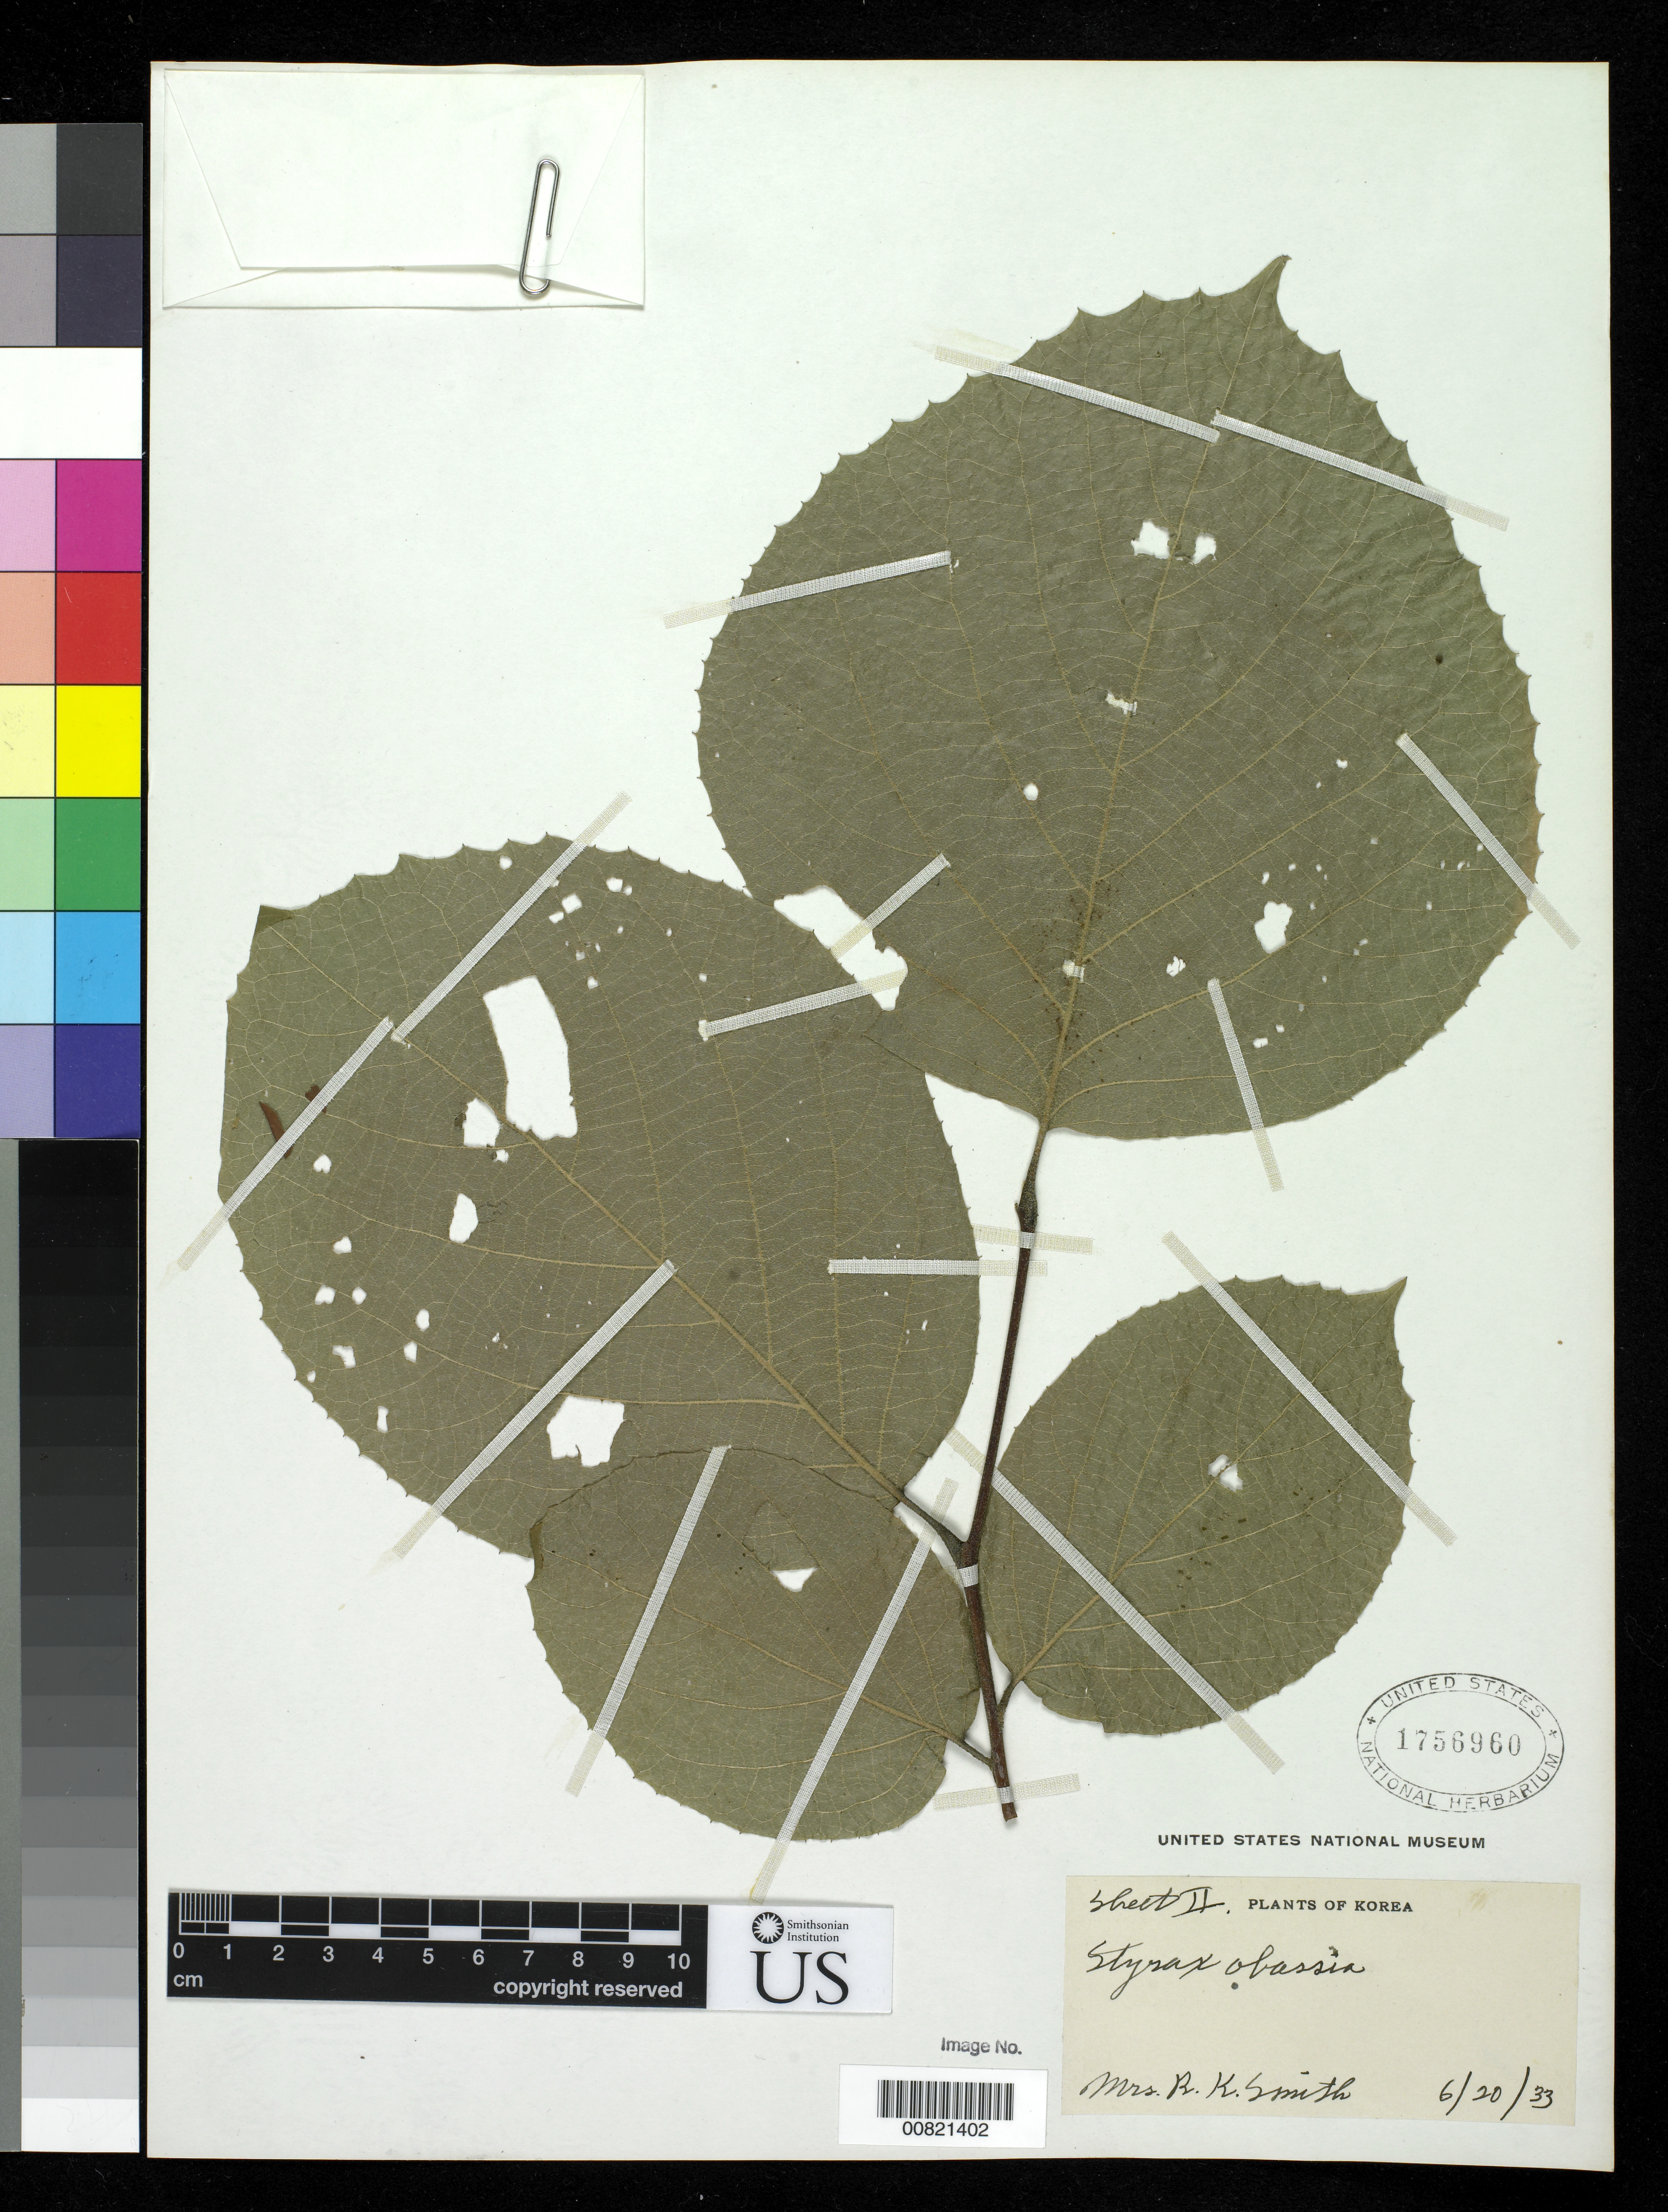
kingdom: Plantae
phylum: Tracheophyta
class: Magnoliopsida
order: Ericales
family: Styracaceae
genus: Styrax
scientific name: Styrax obassia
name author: Siebold & Zucc.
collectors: R. Smith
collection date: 1933-06-20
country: North Korea / South Korea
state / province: Namhan Kyengki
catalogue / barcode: US 1756960